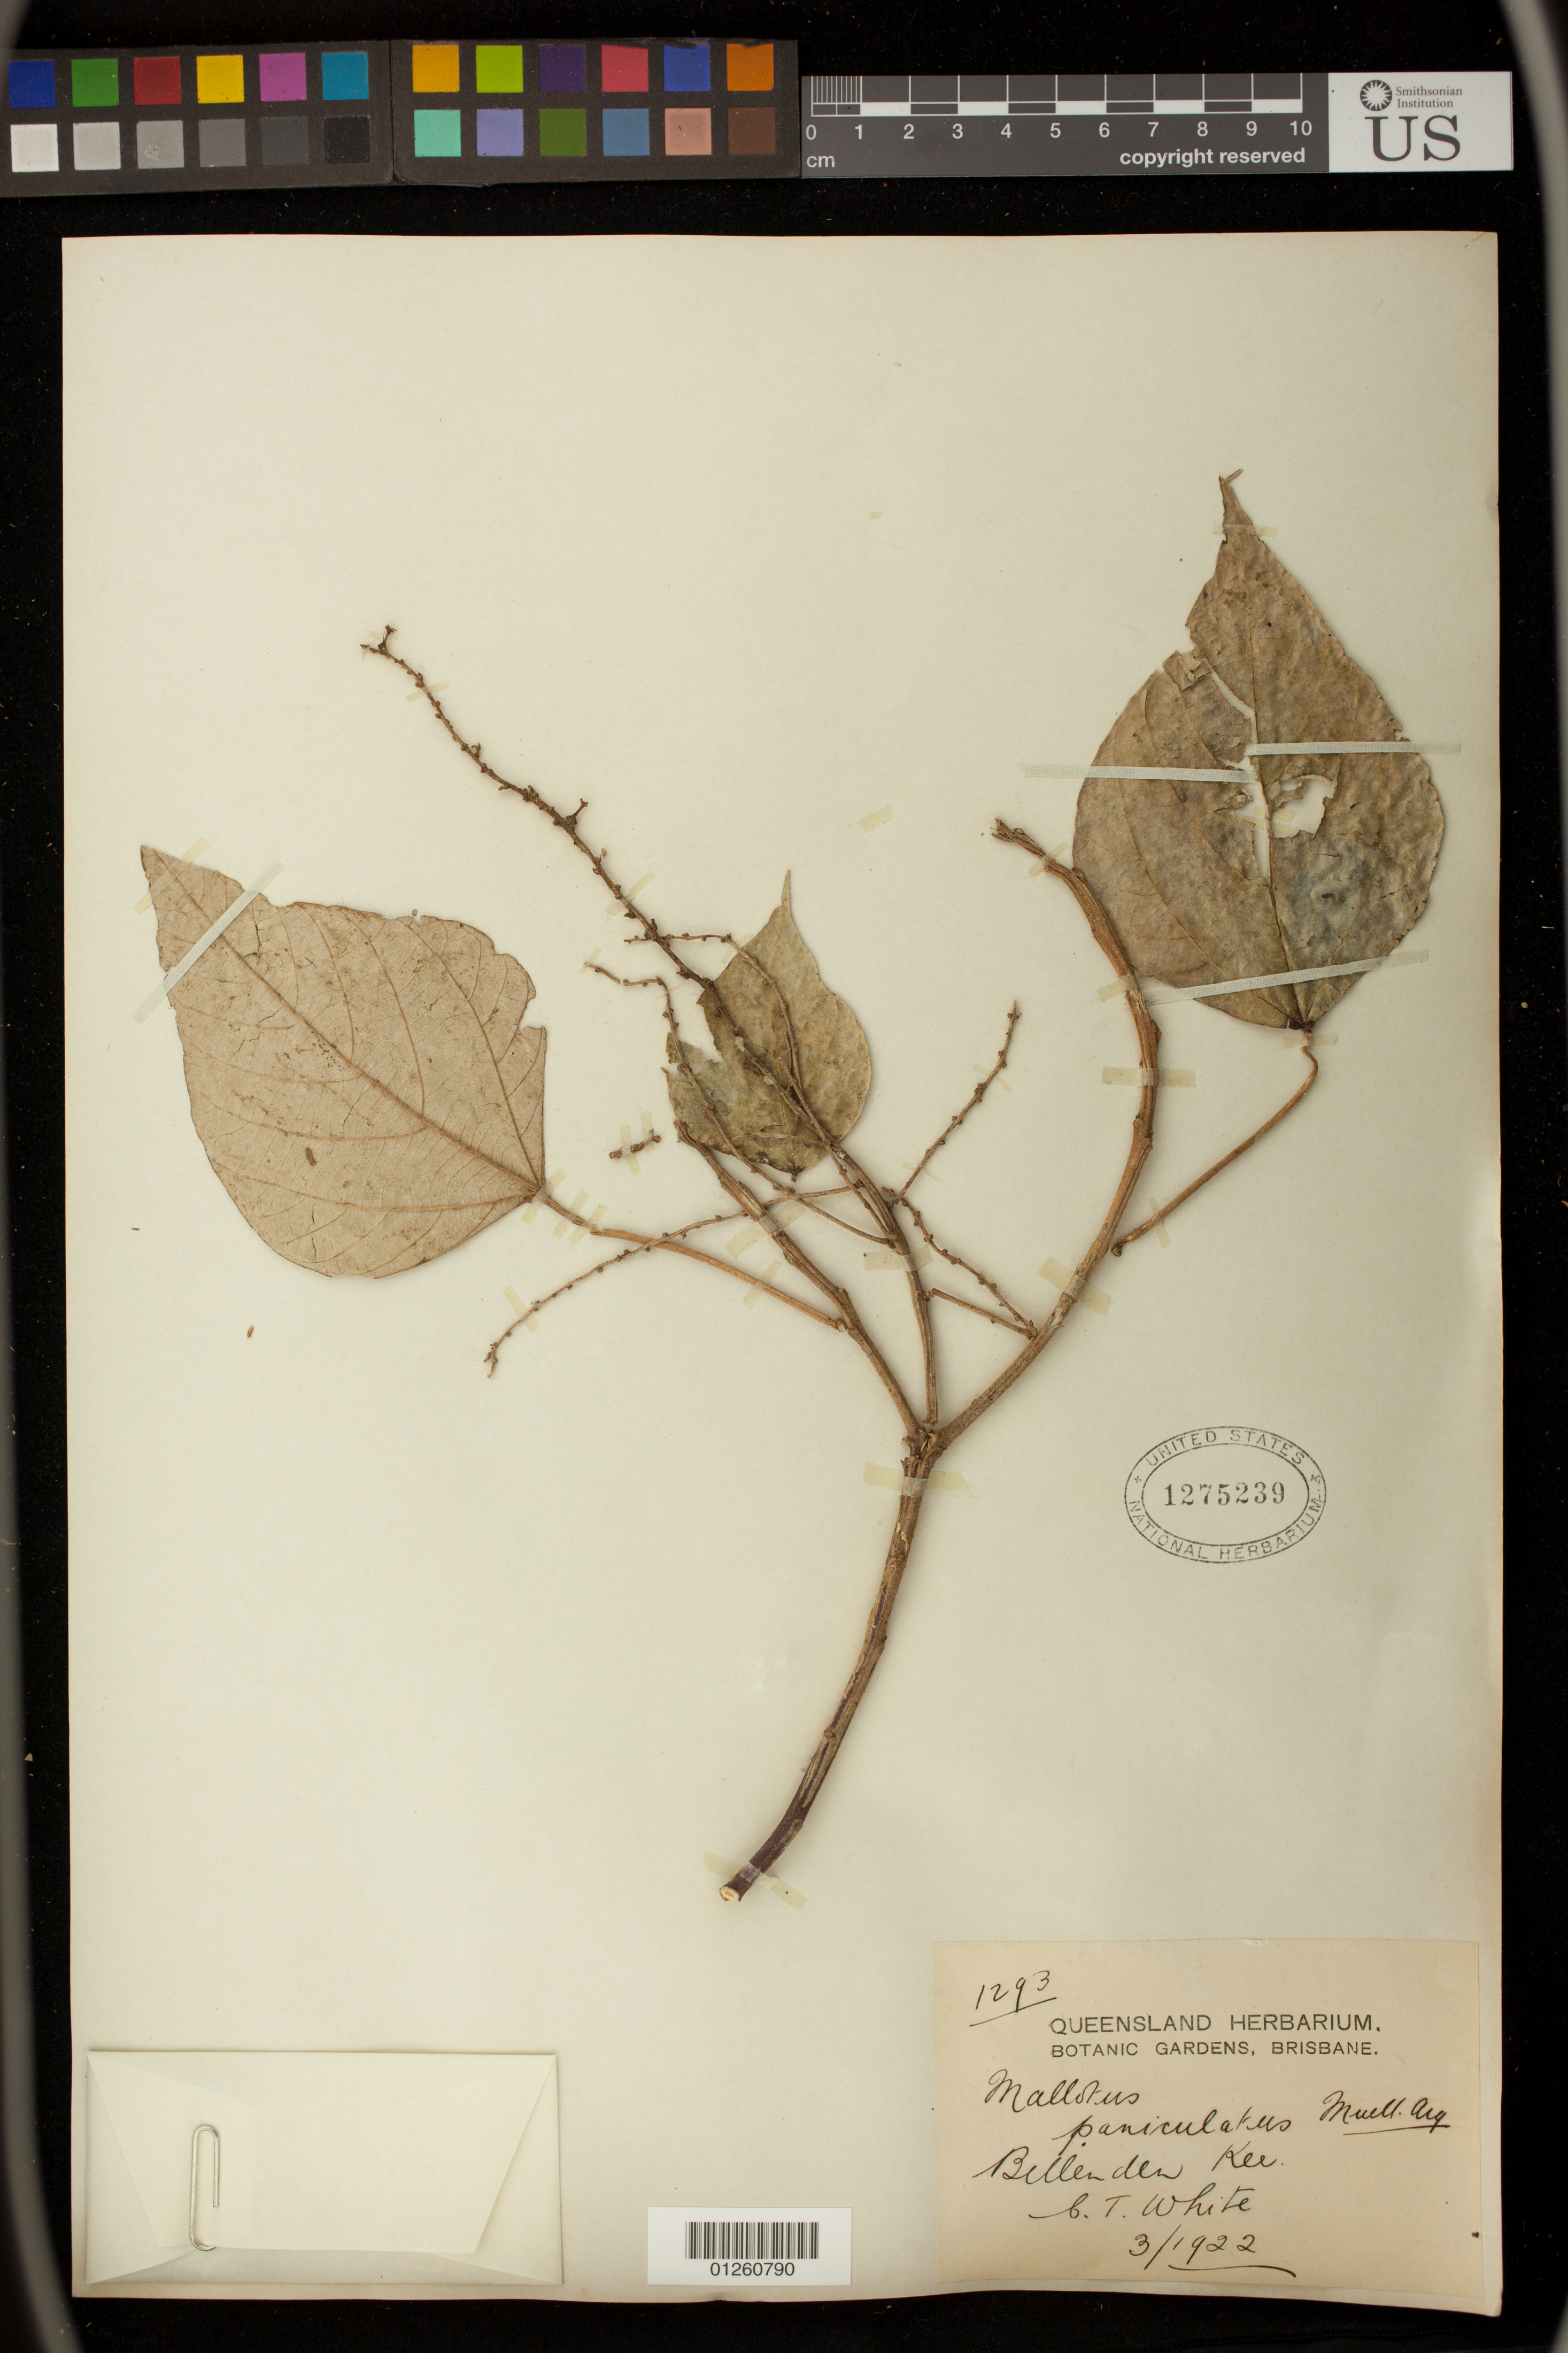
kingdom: Plantae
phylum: Tracheophyta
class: Magnoliopsida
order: Malpighiales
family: Euphorbiaceae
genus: Mallotus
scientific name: Mallotus paniculatus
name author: (Lam.) Müll. Arg.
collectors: C. T. White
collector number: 1293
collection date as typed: Mar 1922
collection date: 1922-03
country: Australia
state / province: Queensland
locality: Bellenden ker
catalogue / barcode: US 1275239